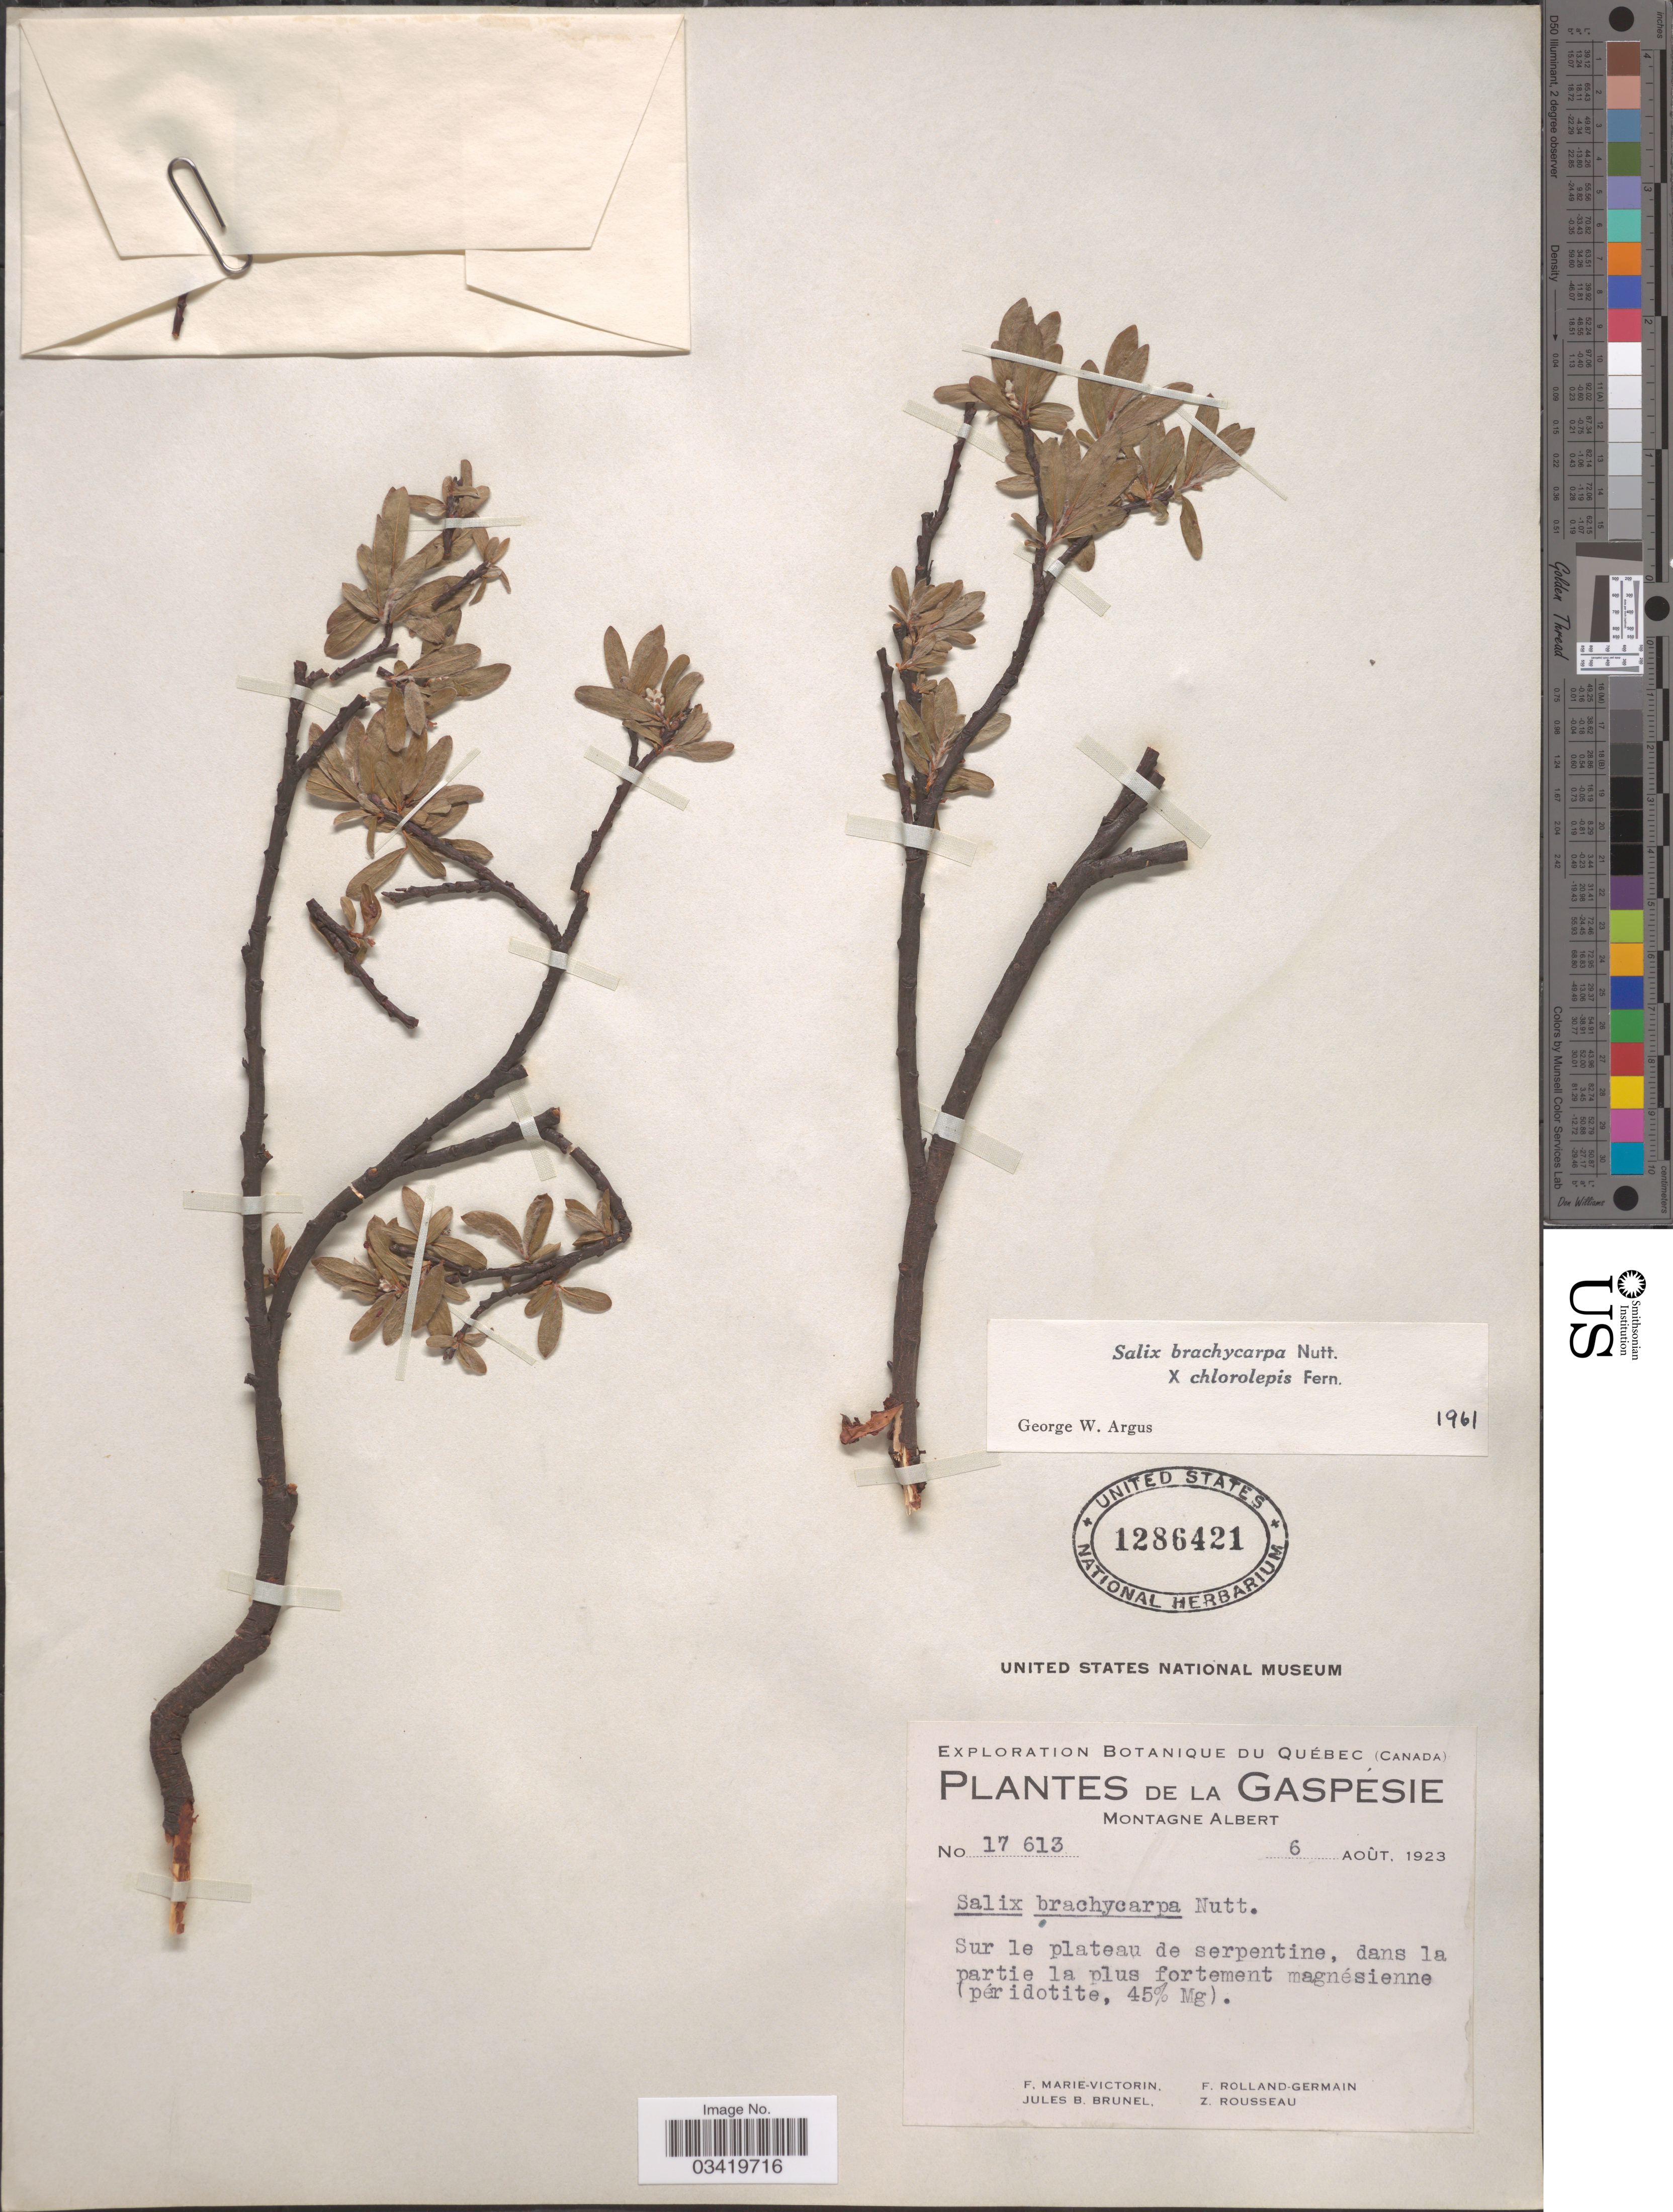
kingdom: Plantae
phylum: Tracheophyta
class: Magnoliopsida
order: Malpighiales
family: Salicaceae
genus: Salix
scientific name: Salix brachycarpa x S. chlorolepis Fernald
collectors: F. Marie-Victorin, J. Brunel, Rolland-Germain & Z. Rousseau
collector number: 17613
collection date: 1923-08-06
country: Canada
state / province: Quebec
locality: De La Gaspésie. Montagne Albert. Sur le plateau de serpentine, dans la partie la plus fortement magnésienne (péridotite, 45% Mg).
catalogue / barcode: US 1286421